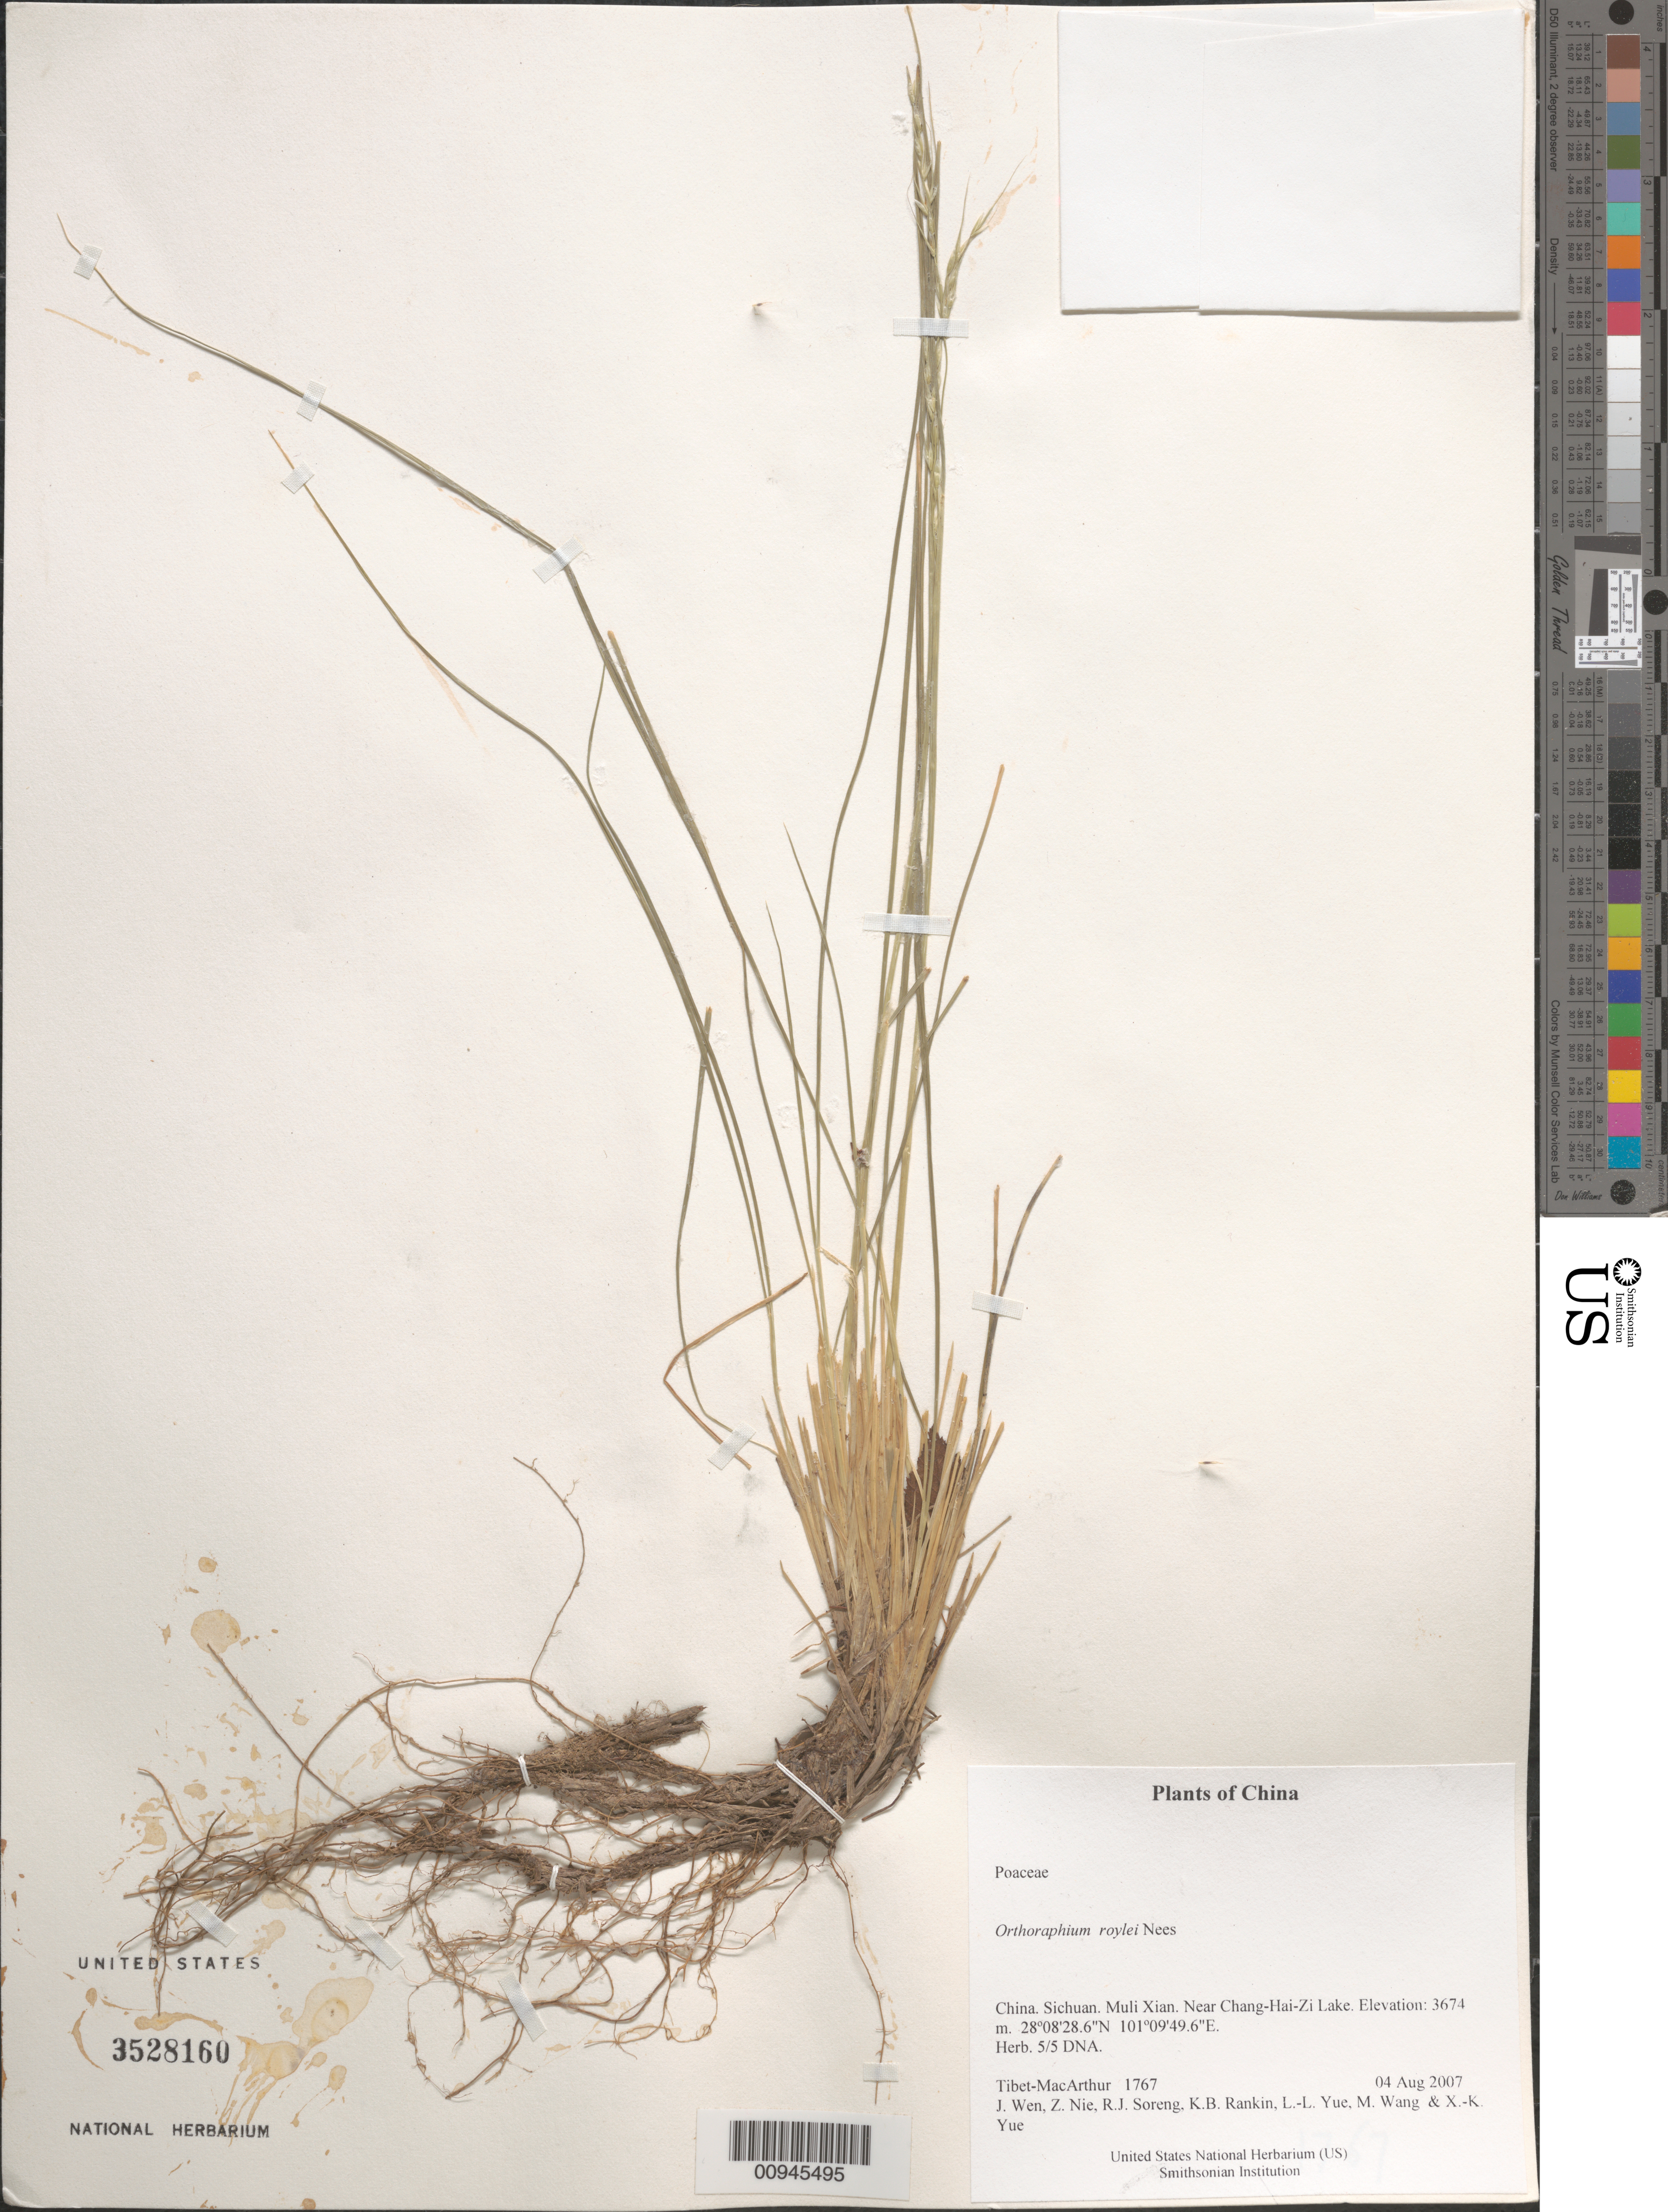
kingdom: Plantae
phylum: Tracheophyta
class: Liliopsida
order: Poales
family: Poaceae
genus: Orthoraphium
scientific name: Orthoraphium roylei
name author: Nees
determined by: Soreng, Robert J., Research Associate (BOT), Smithsonian Institution - National Museum of Natural History (UNITED STATES)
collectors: Tibet-MacArthur, J. Wen, Z. Nie, R. J. Soreng, K. Rankin, L. Yue, M. Wang & X. Yue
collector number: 1767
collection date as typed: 04 Aug 2007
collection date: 2007-08-04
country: China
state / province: Sichuan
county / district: Muli Xian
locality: Near Chang-Hai-Zi Lake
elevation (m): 3674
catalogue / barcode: US 3528160